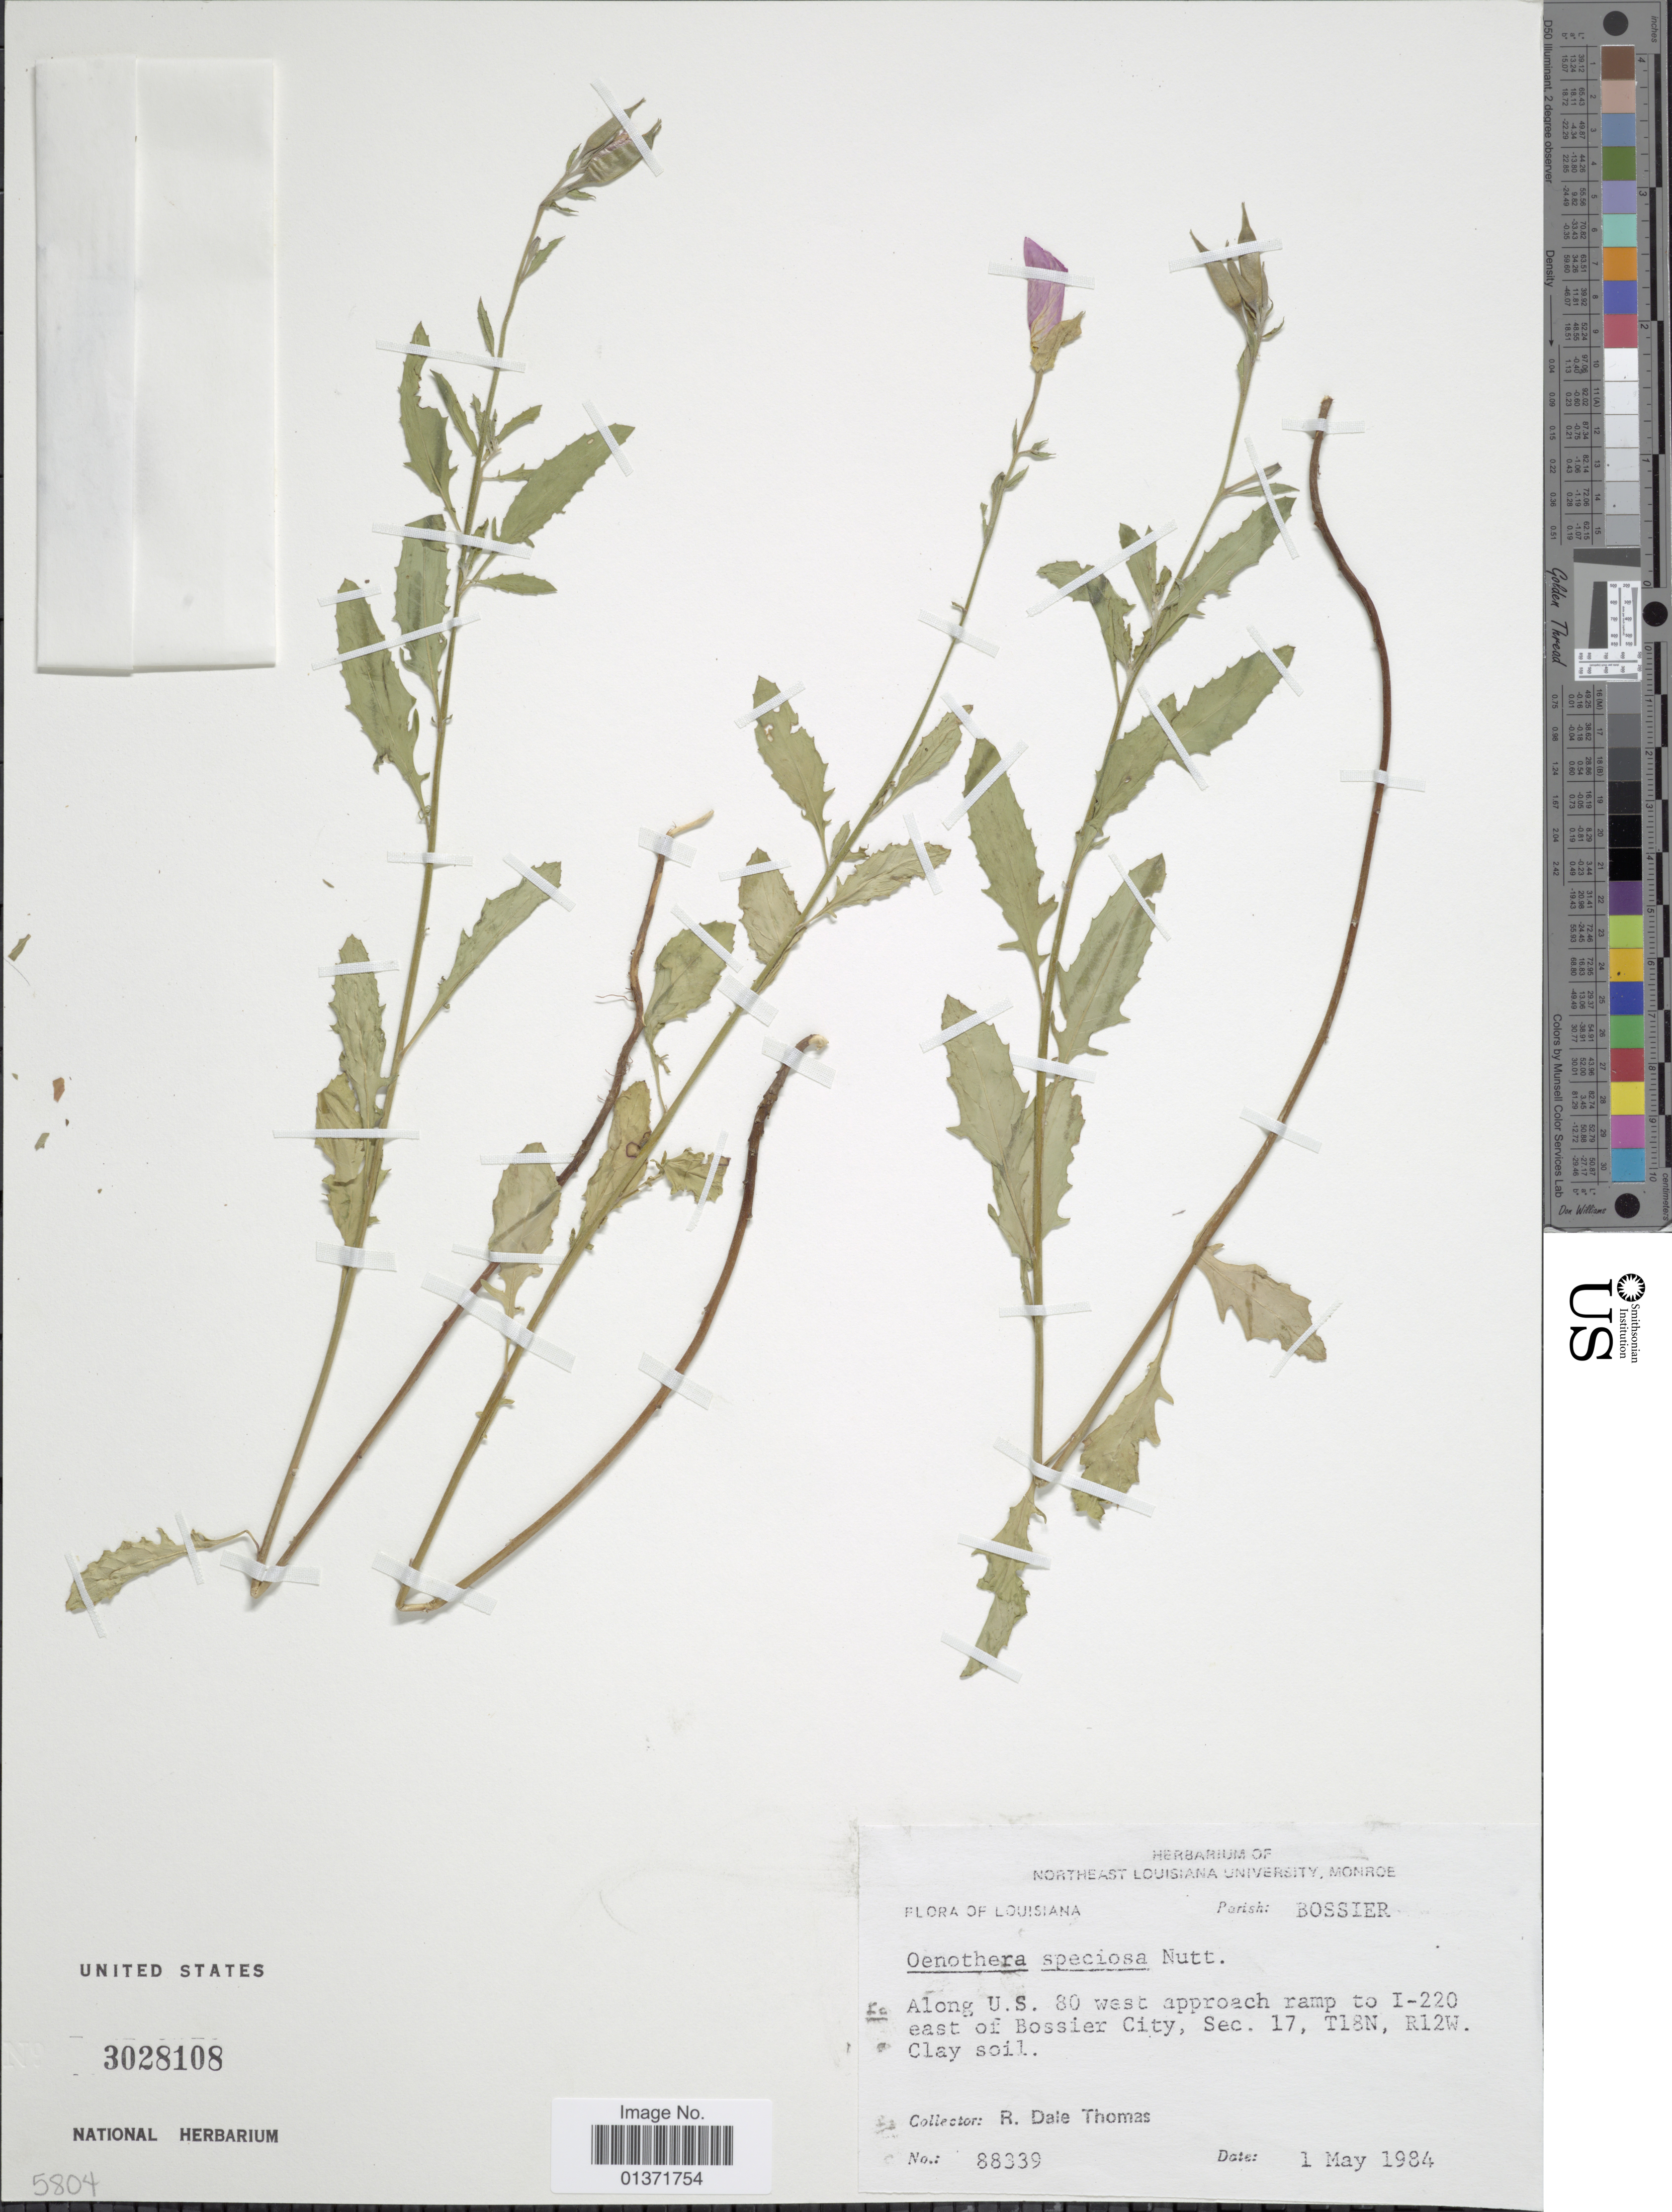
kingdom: Plantae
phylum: Tracheophyta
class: Magnoliopsida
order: Myrtales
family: Onagraceae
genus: Oenothera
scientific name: Oenothera speciosa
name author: Nutt.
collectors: R. Thomas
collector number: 88339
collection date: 1984-05-01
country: United States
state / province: Louisiana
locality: Along U.S. 80 west approach ramp to I-220 east of Bossier City, Sec. 17, T18N, R12W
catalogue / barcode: US 3028108